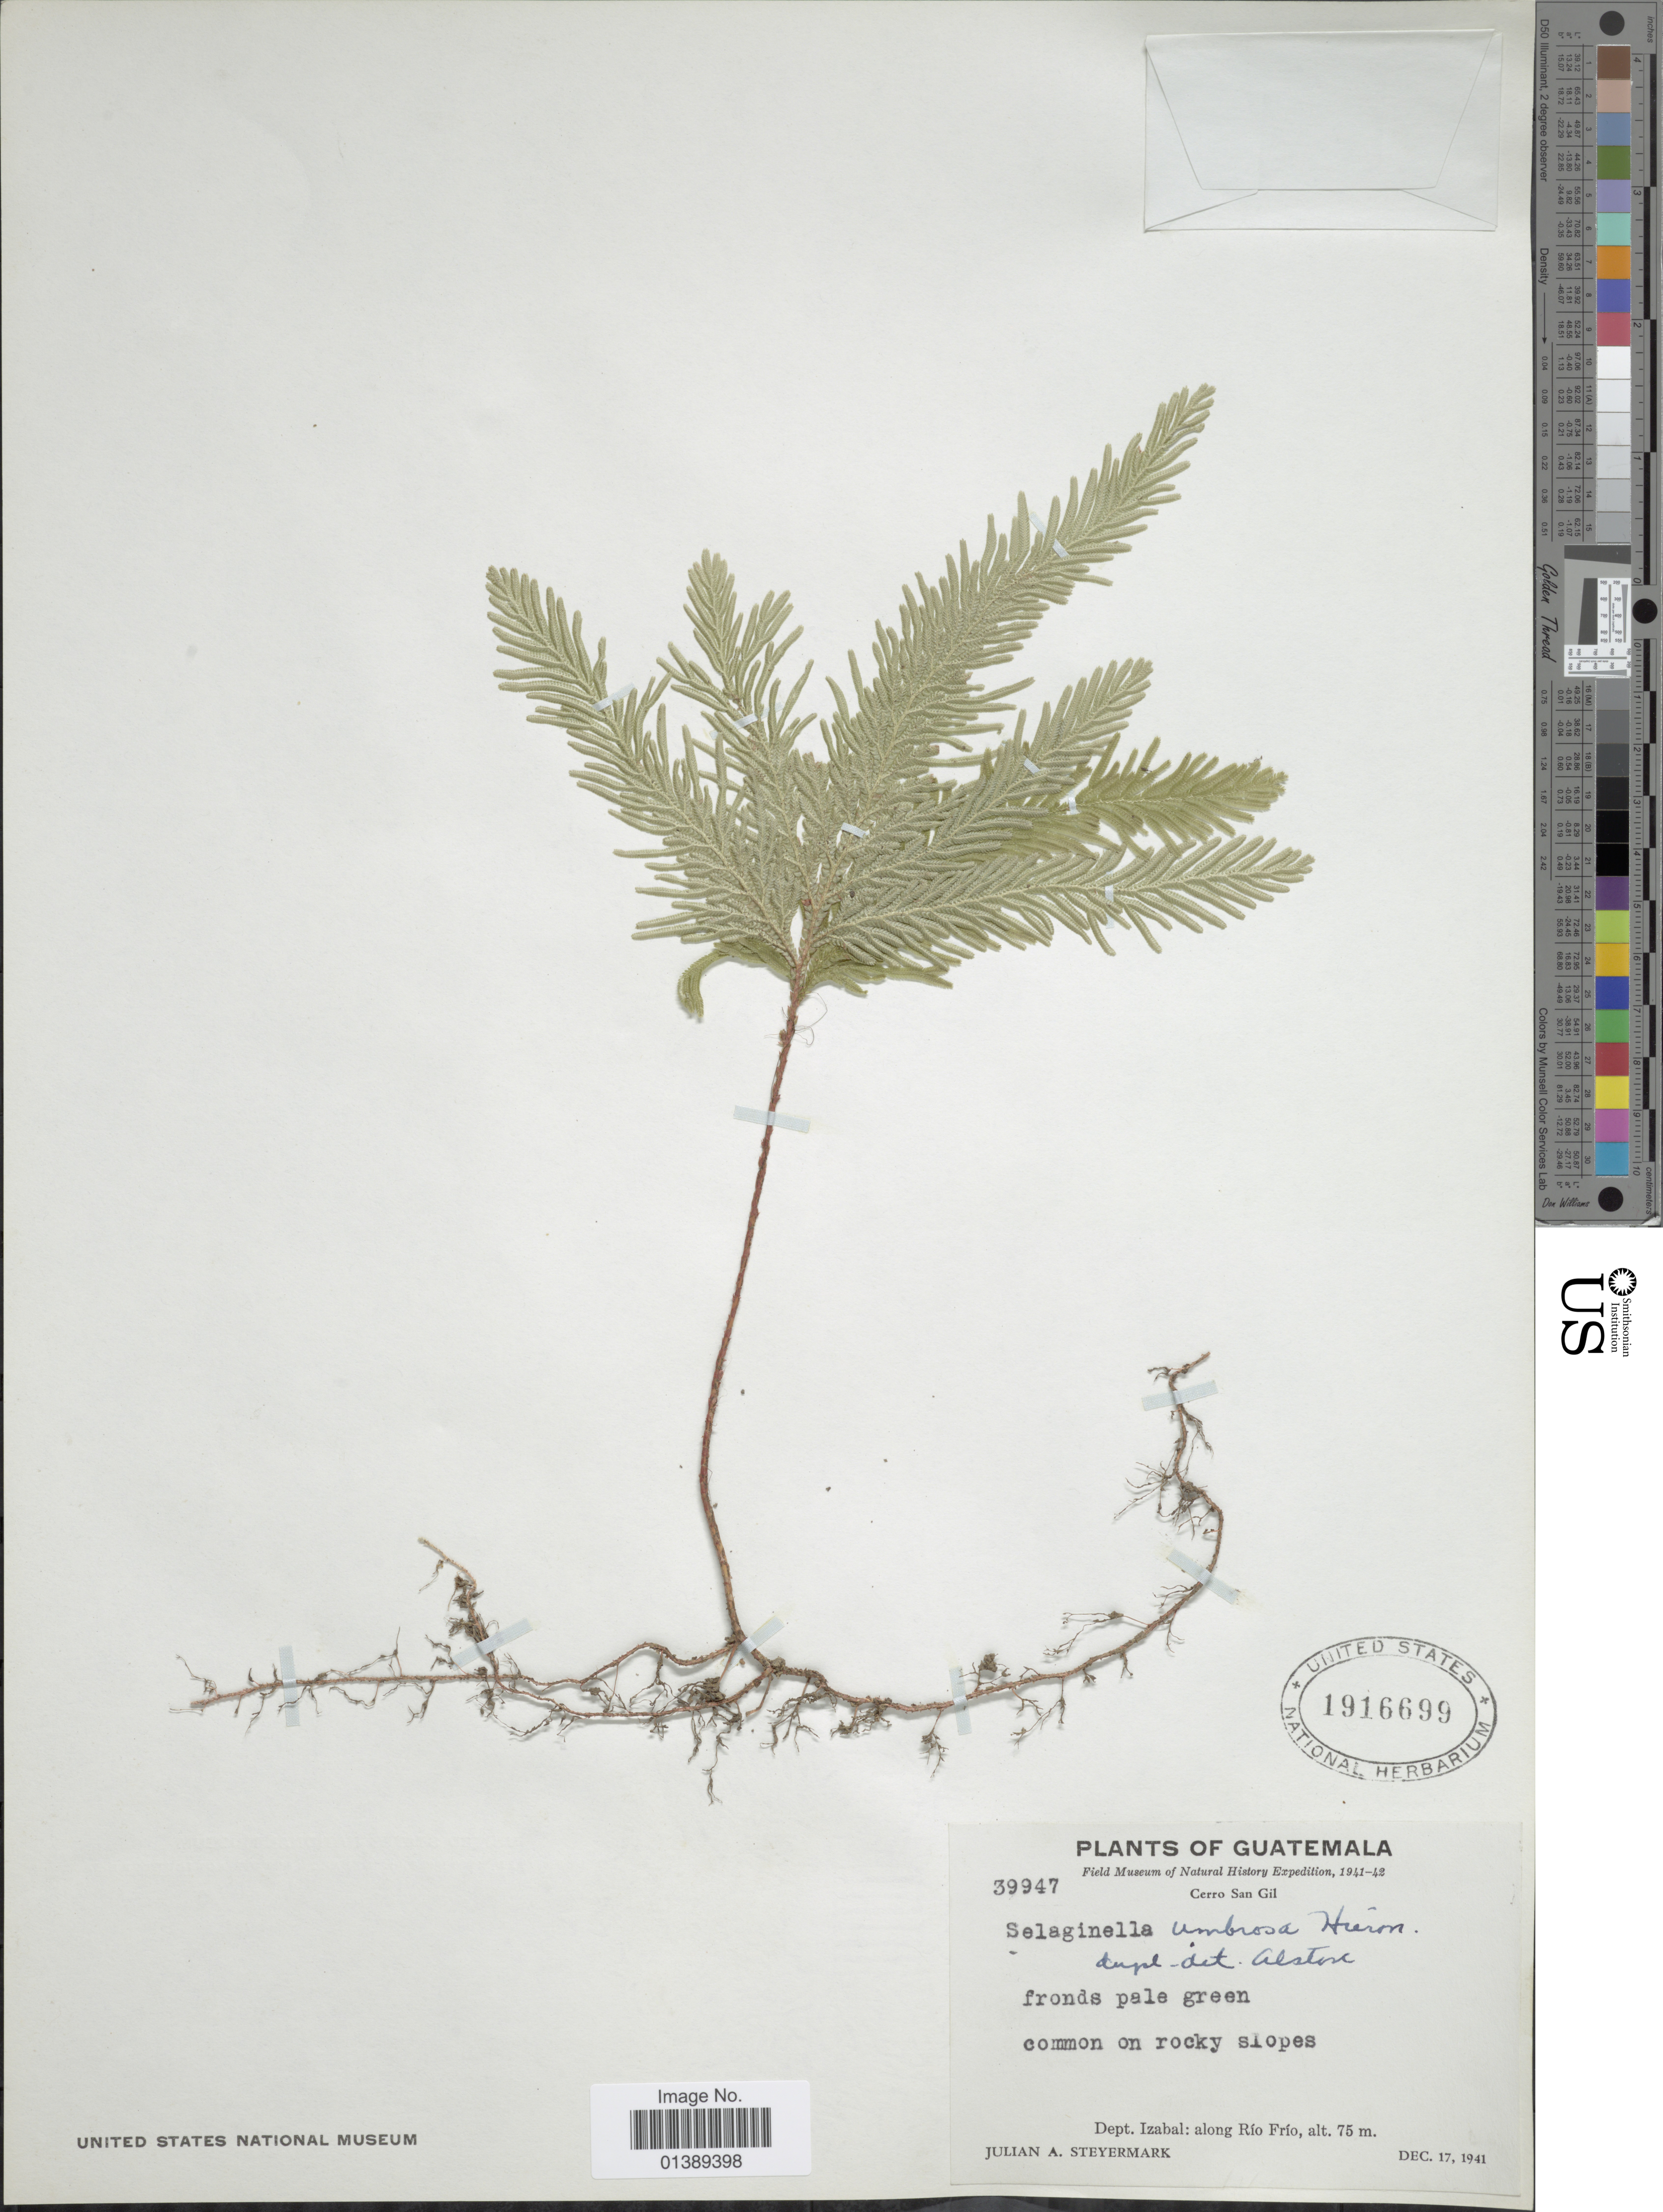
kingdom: Plantae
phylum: Tracheophyta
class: Lycopodiopsida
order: Selaginellales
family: Selaginellaceae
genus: Selaginella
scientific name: Selaginella umbrosa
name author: Lem. ex Hieron.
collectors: J. Steyermark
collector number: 39947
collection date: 1941-12-17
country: Guatemala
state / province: Izabal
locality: Along Río Frío, Cerro San Gil.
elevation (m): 75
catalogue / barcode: US 1916699